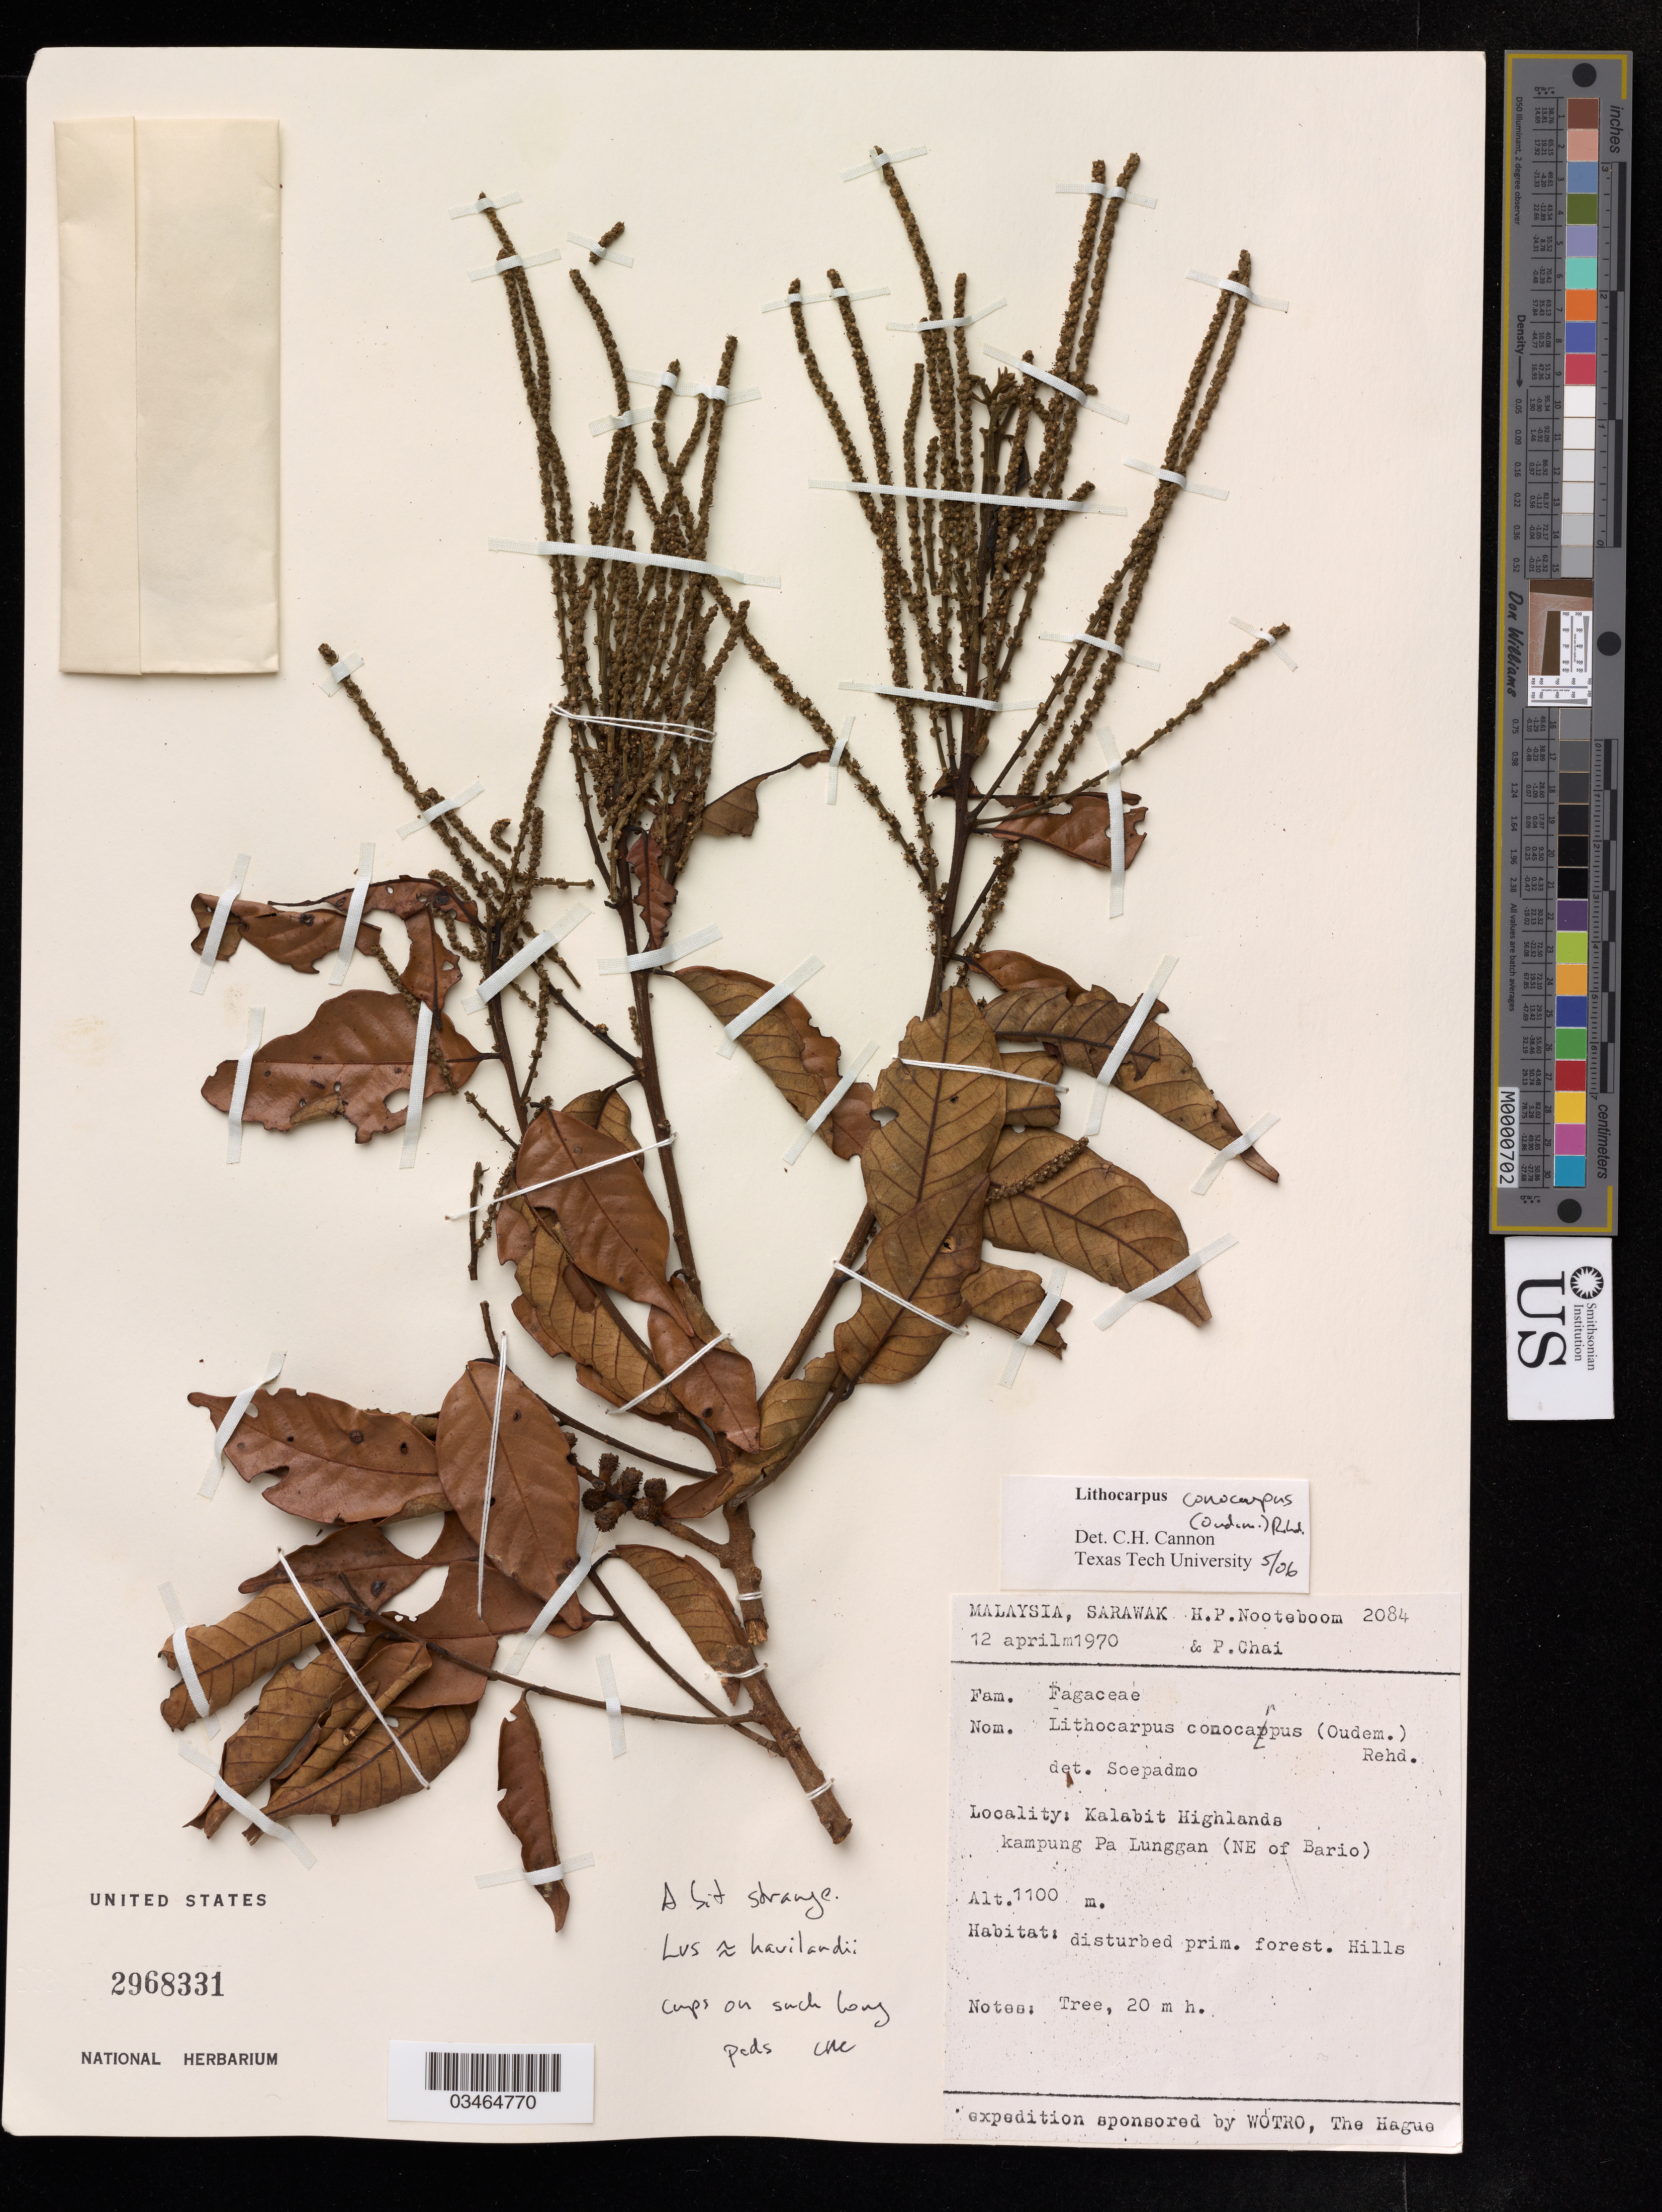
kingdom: Plantae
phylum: Tracheophyta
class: Magnoliopsida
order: Fagales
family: Fagaceae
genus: Lithocarpus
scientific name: Lithocarpus conocarpus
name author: (Oudem.) Rehder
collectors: H. P. Nooteboom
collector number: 2084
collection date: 1970-04-12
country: Malaysia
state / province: Sarawak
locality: Kalabit Highlands. kampung Pa Lunggan (NE of Bario).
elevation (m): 1100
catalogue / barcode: US 2968331